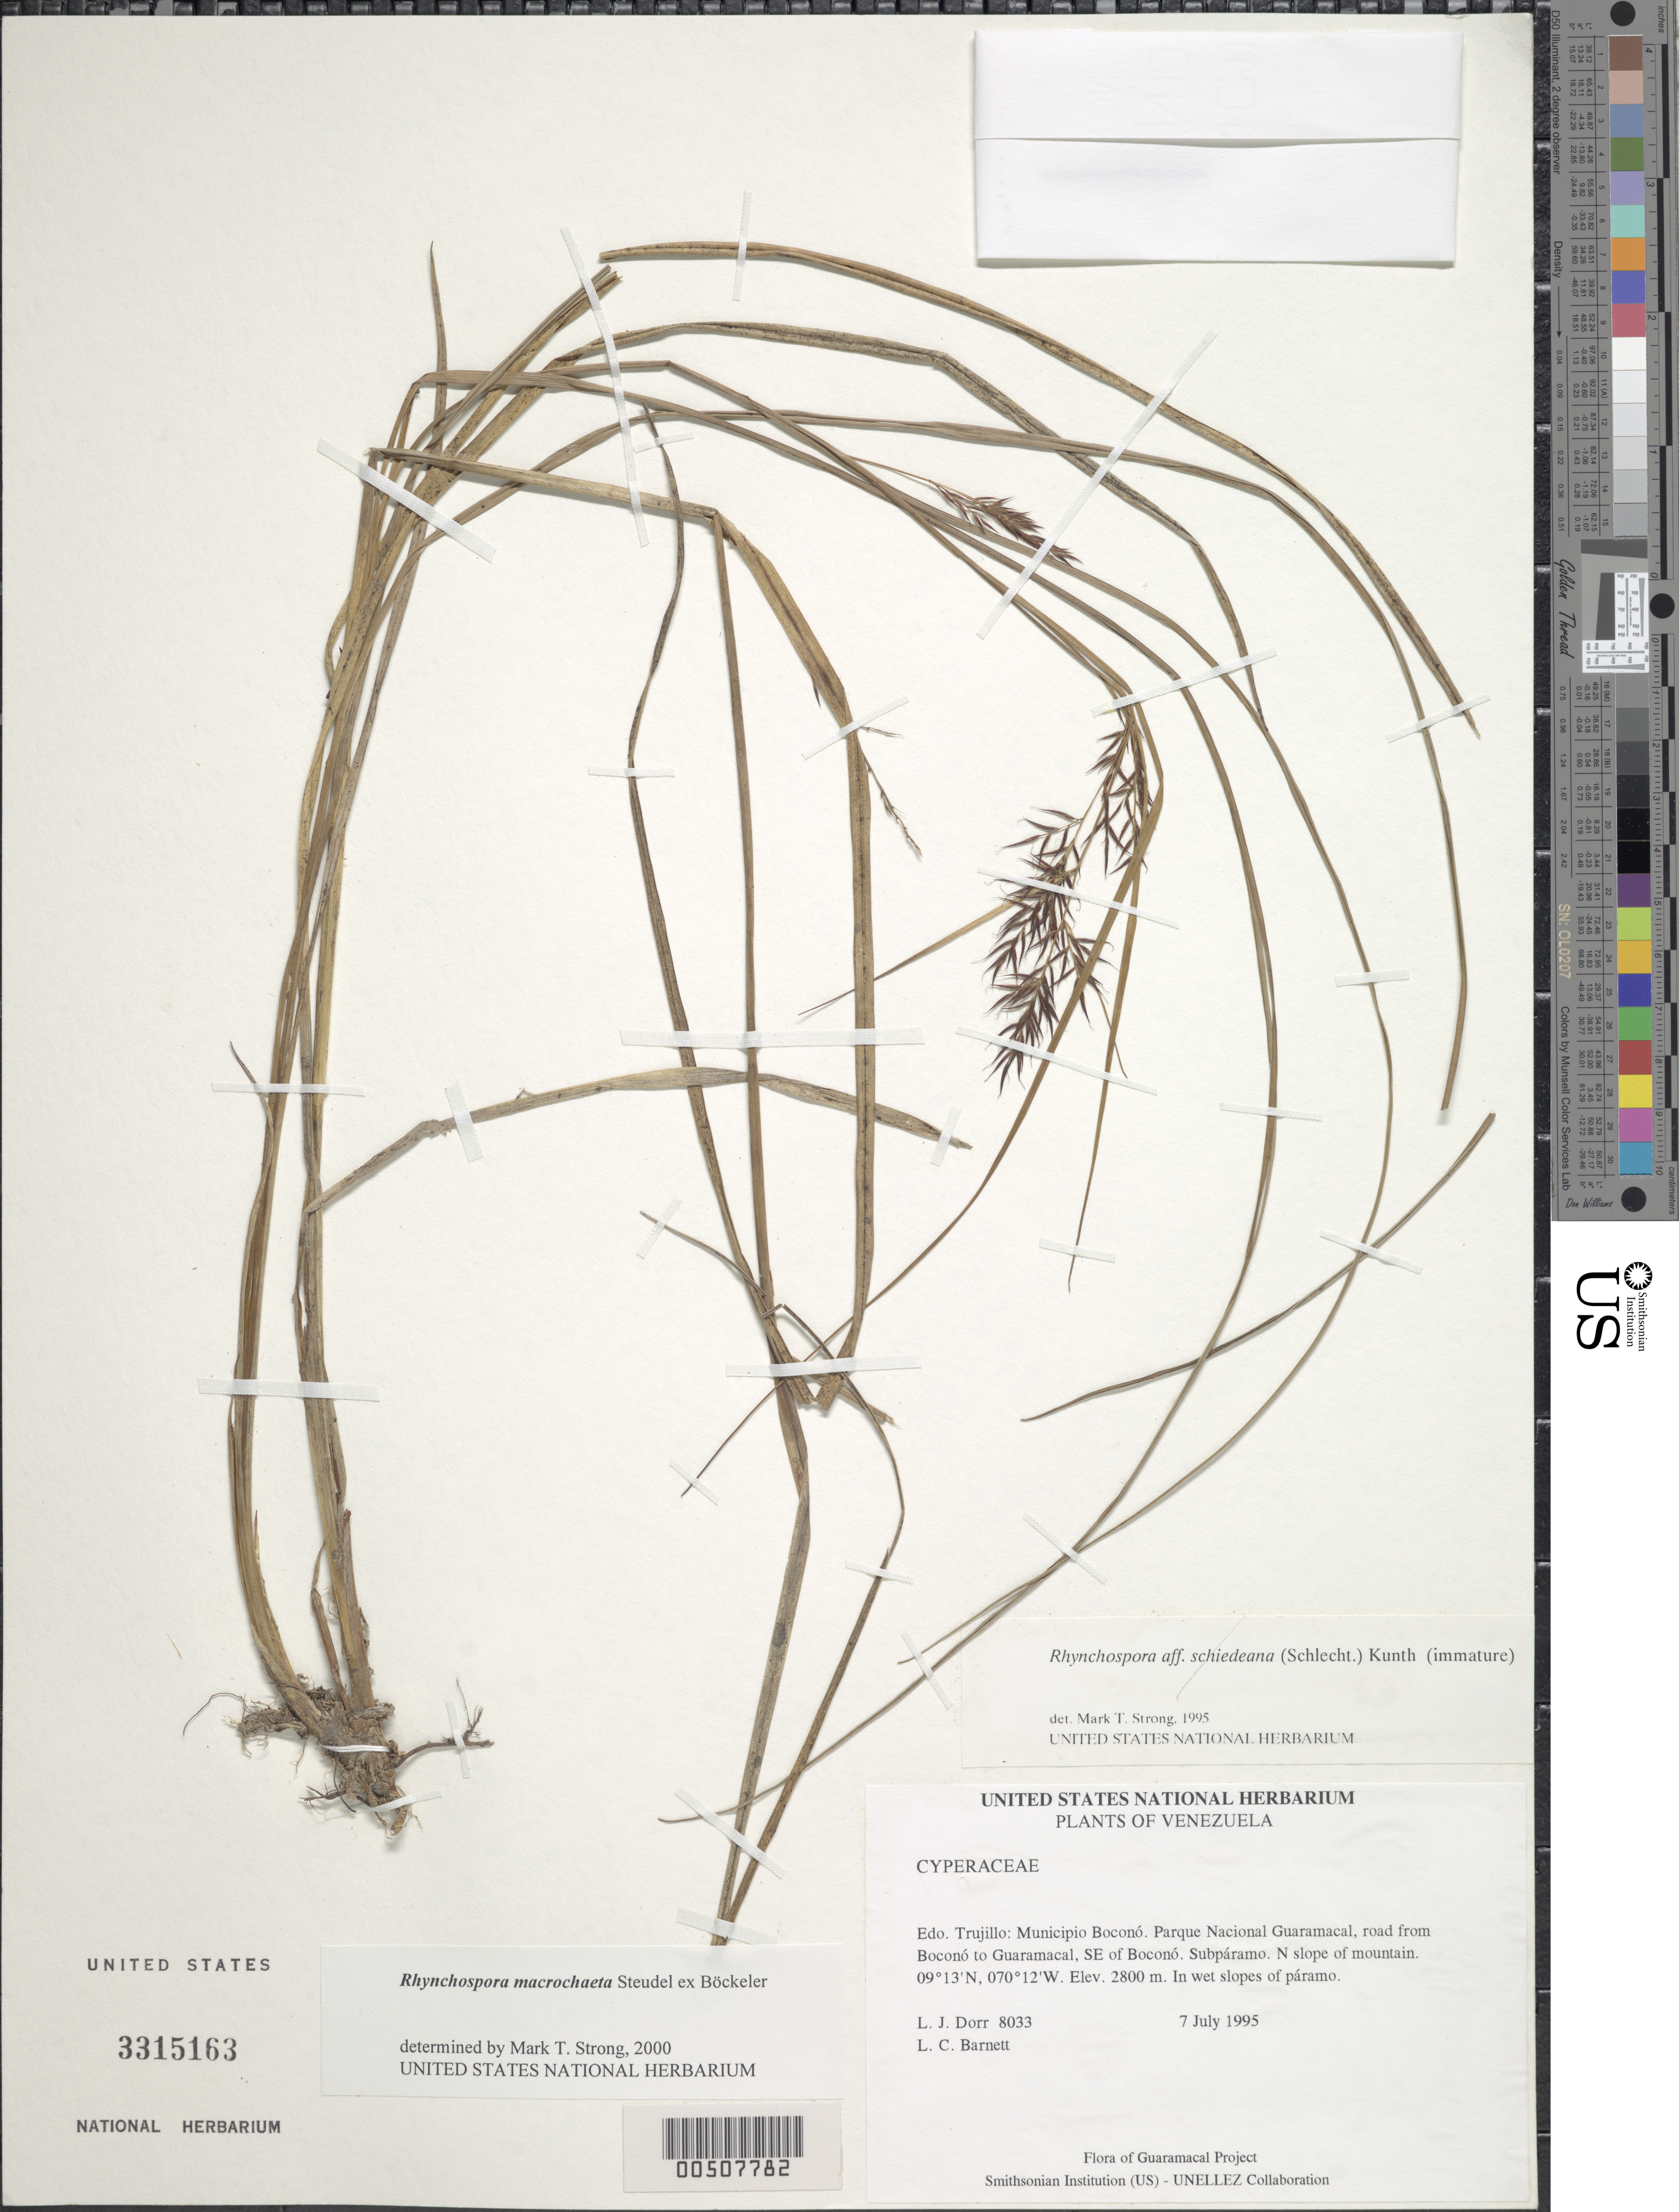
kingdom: Plantae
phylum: Tracheophyta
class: Liliopsida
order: Poales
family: Cyperaceae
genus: Rhynchospora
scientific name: Rhynchospora macrochaeta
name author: Steud. ex Boeckeler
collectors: L. J. Dorr & L. C. Barnett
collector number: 8033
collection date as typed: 07 Jul 1995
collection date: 1995-07-07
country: Venezuela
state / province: Trujillo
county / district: Boconó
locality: Parque Nacional Guaramacal, road from Boconó to Guaramacal, SE of Boconó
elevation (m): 2800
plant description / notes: PORT, US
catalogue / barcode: US 3315163